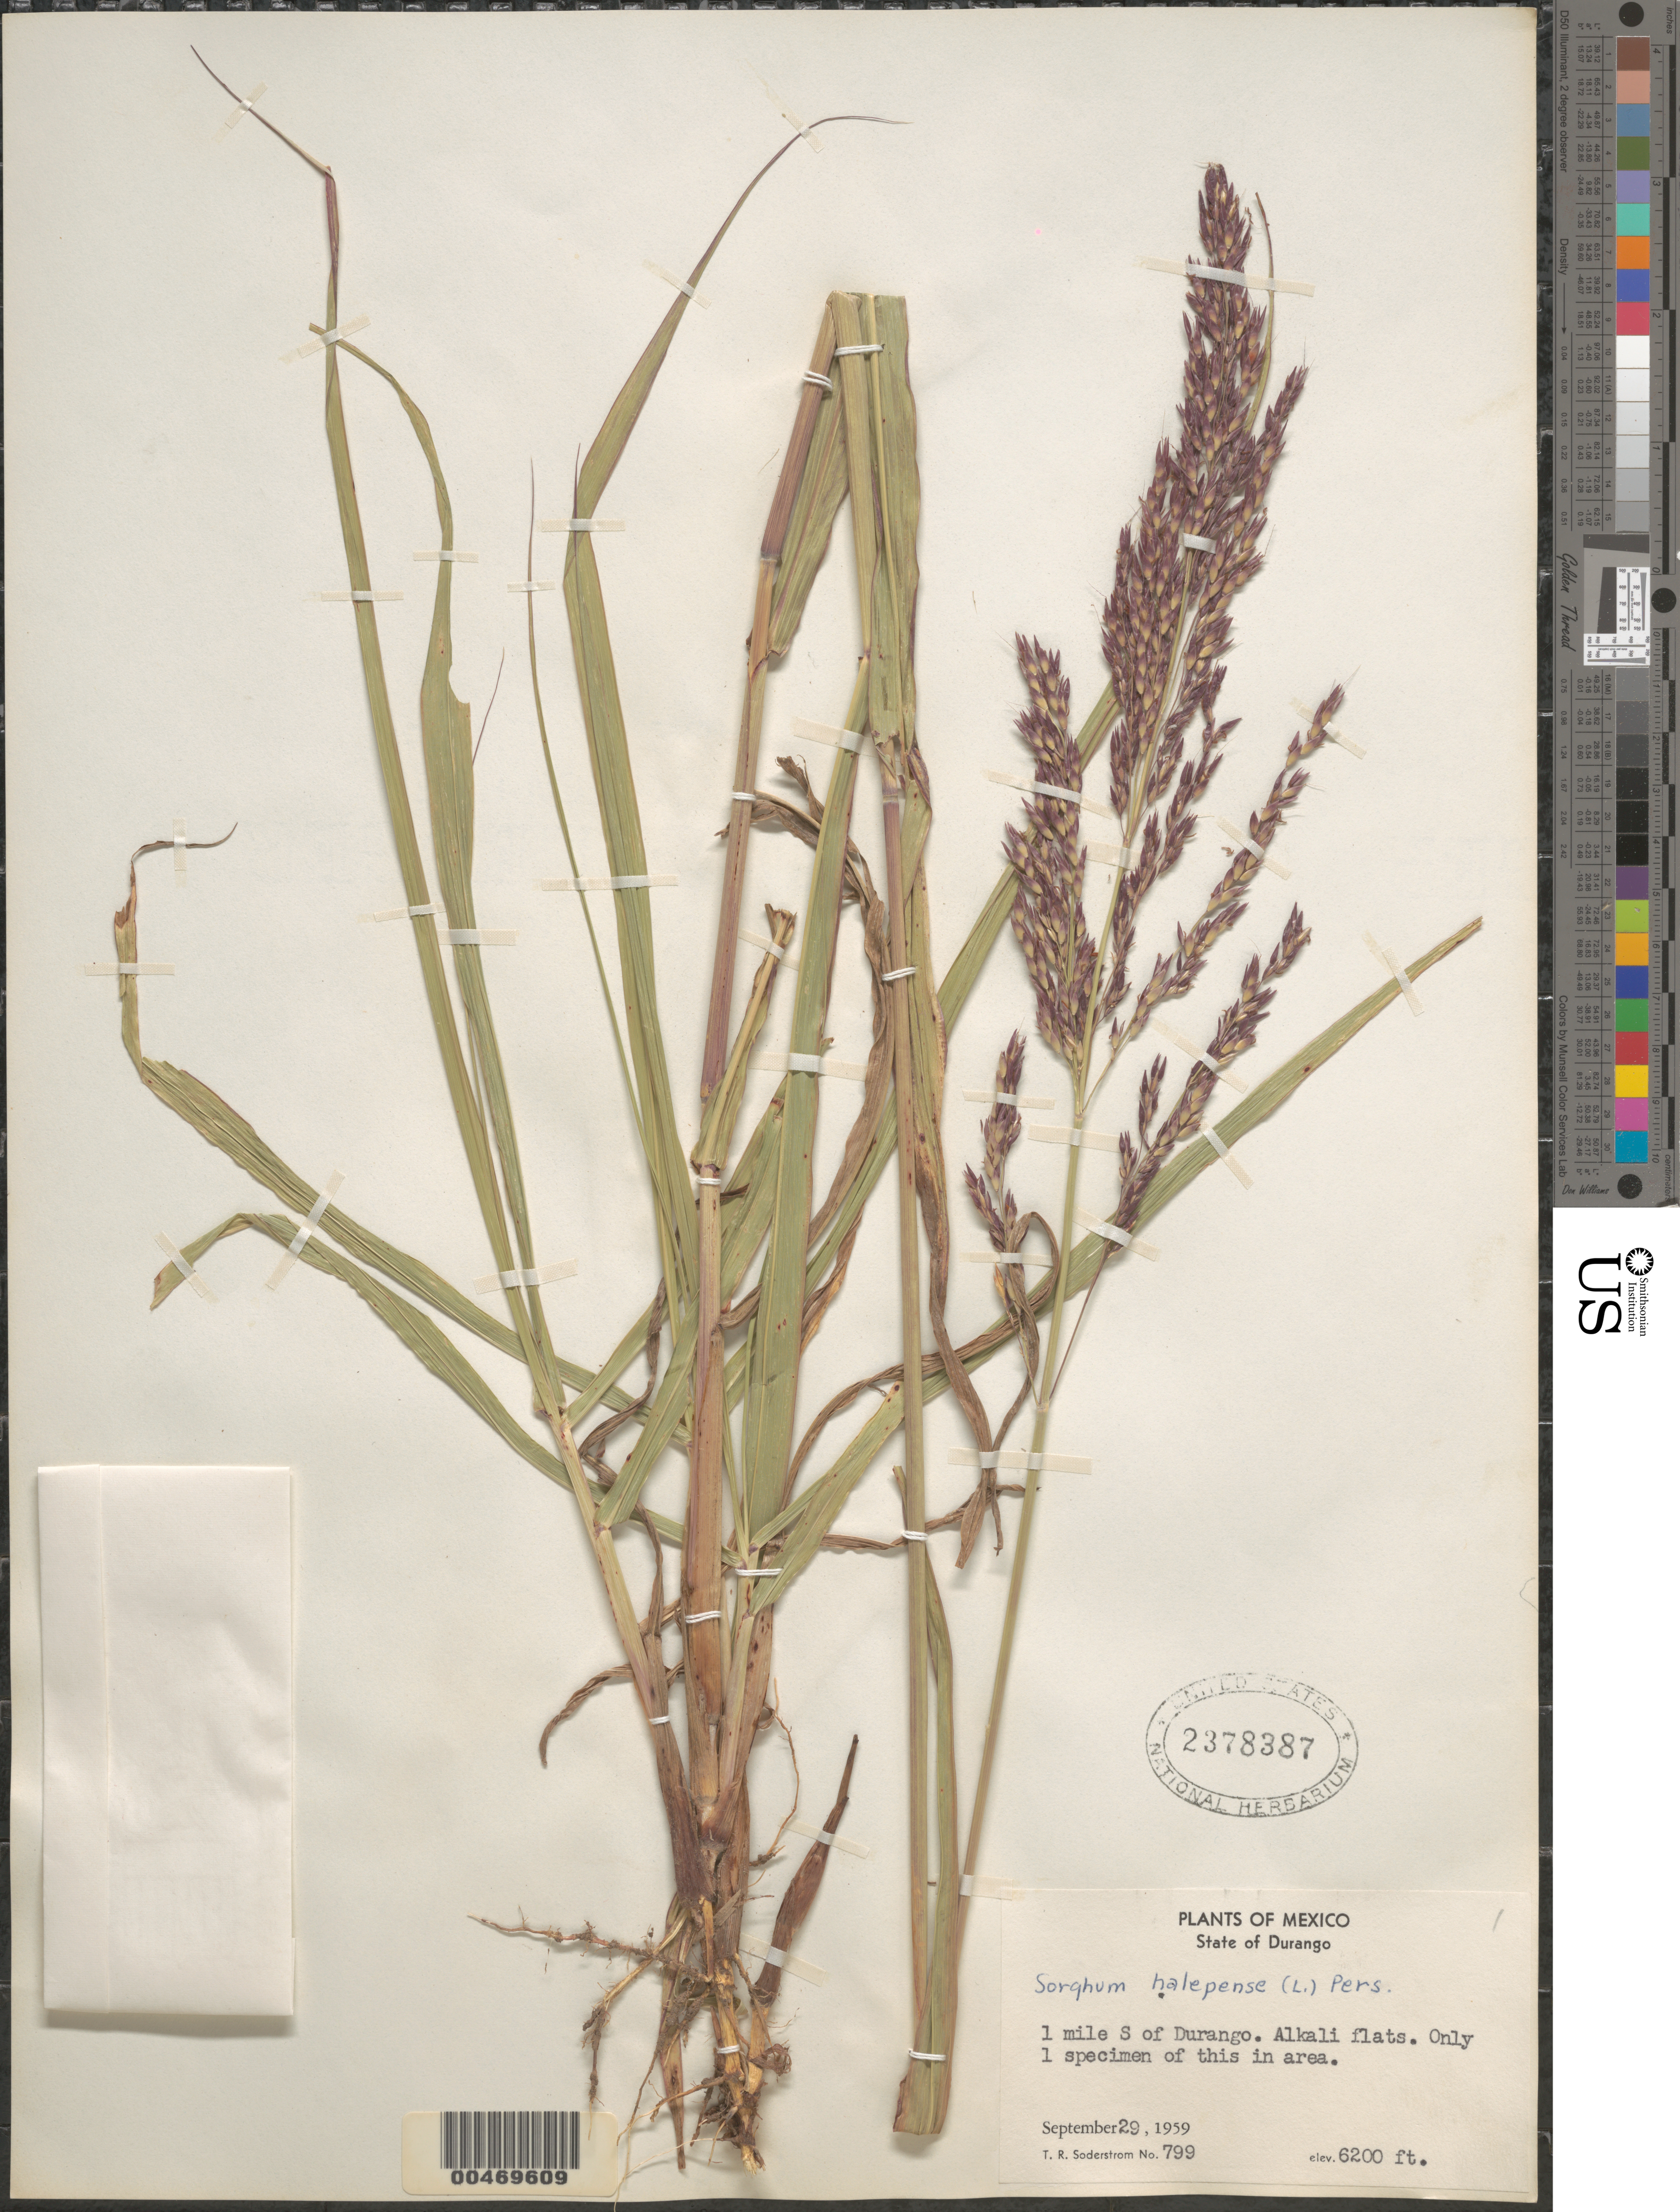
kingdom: Plantae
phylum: Tracheophyta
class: Liliopsida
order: Poales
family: Poaceae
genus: Sorghum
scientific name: Sorghum halepense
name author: (L.) Pers.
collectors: T. R. Soderstrom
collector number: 799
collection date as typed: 29 Sep 1959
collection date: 1959-09-29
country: Mexico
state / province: Durango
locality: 1 mi S of Durango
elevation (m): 1890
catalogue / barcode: US 2378387